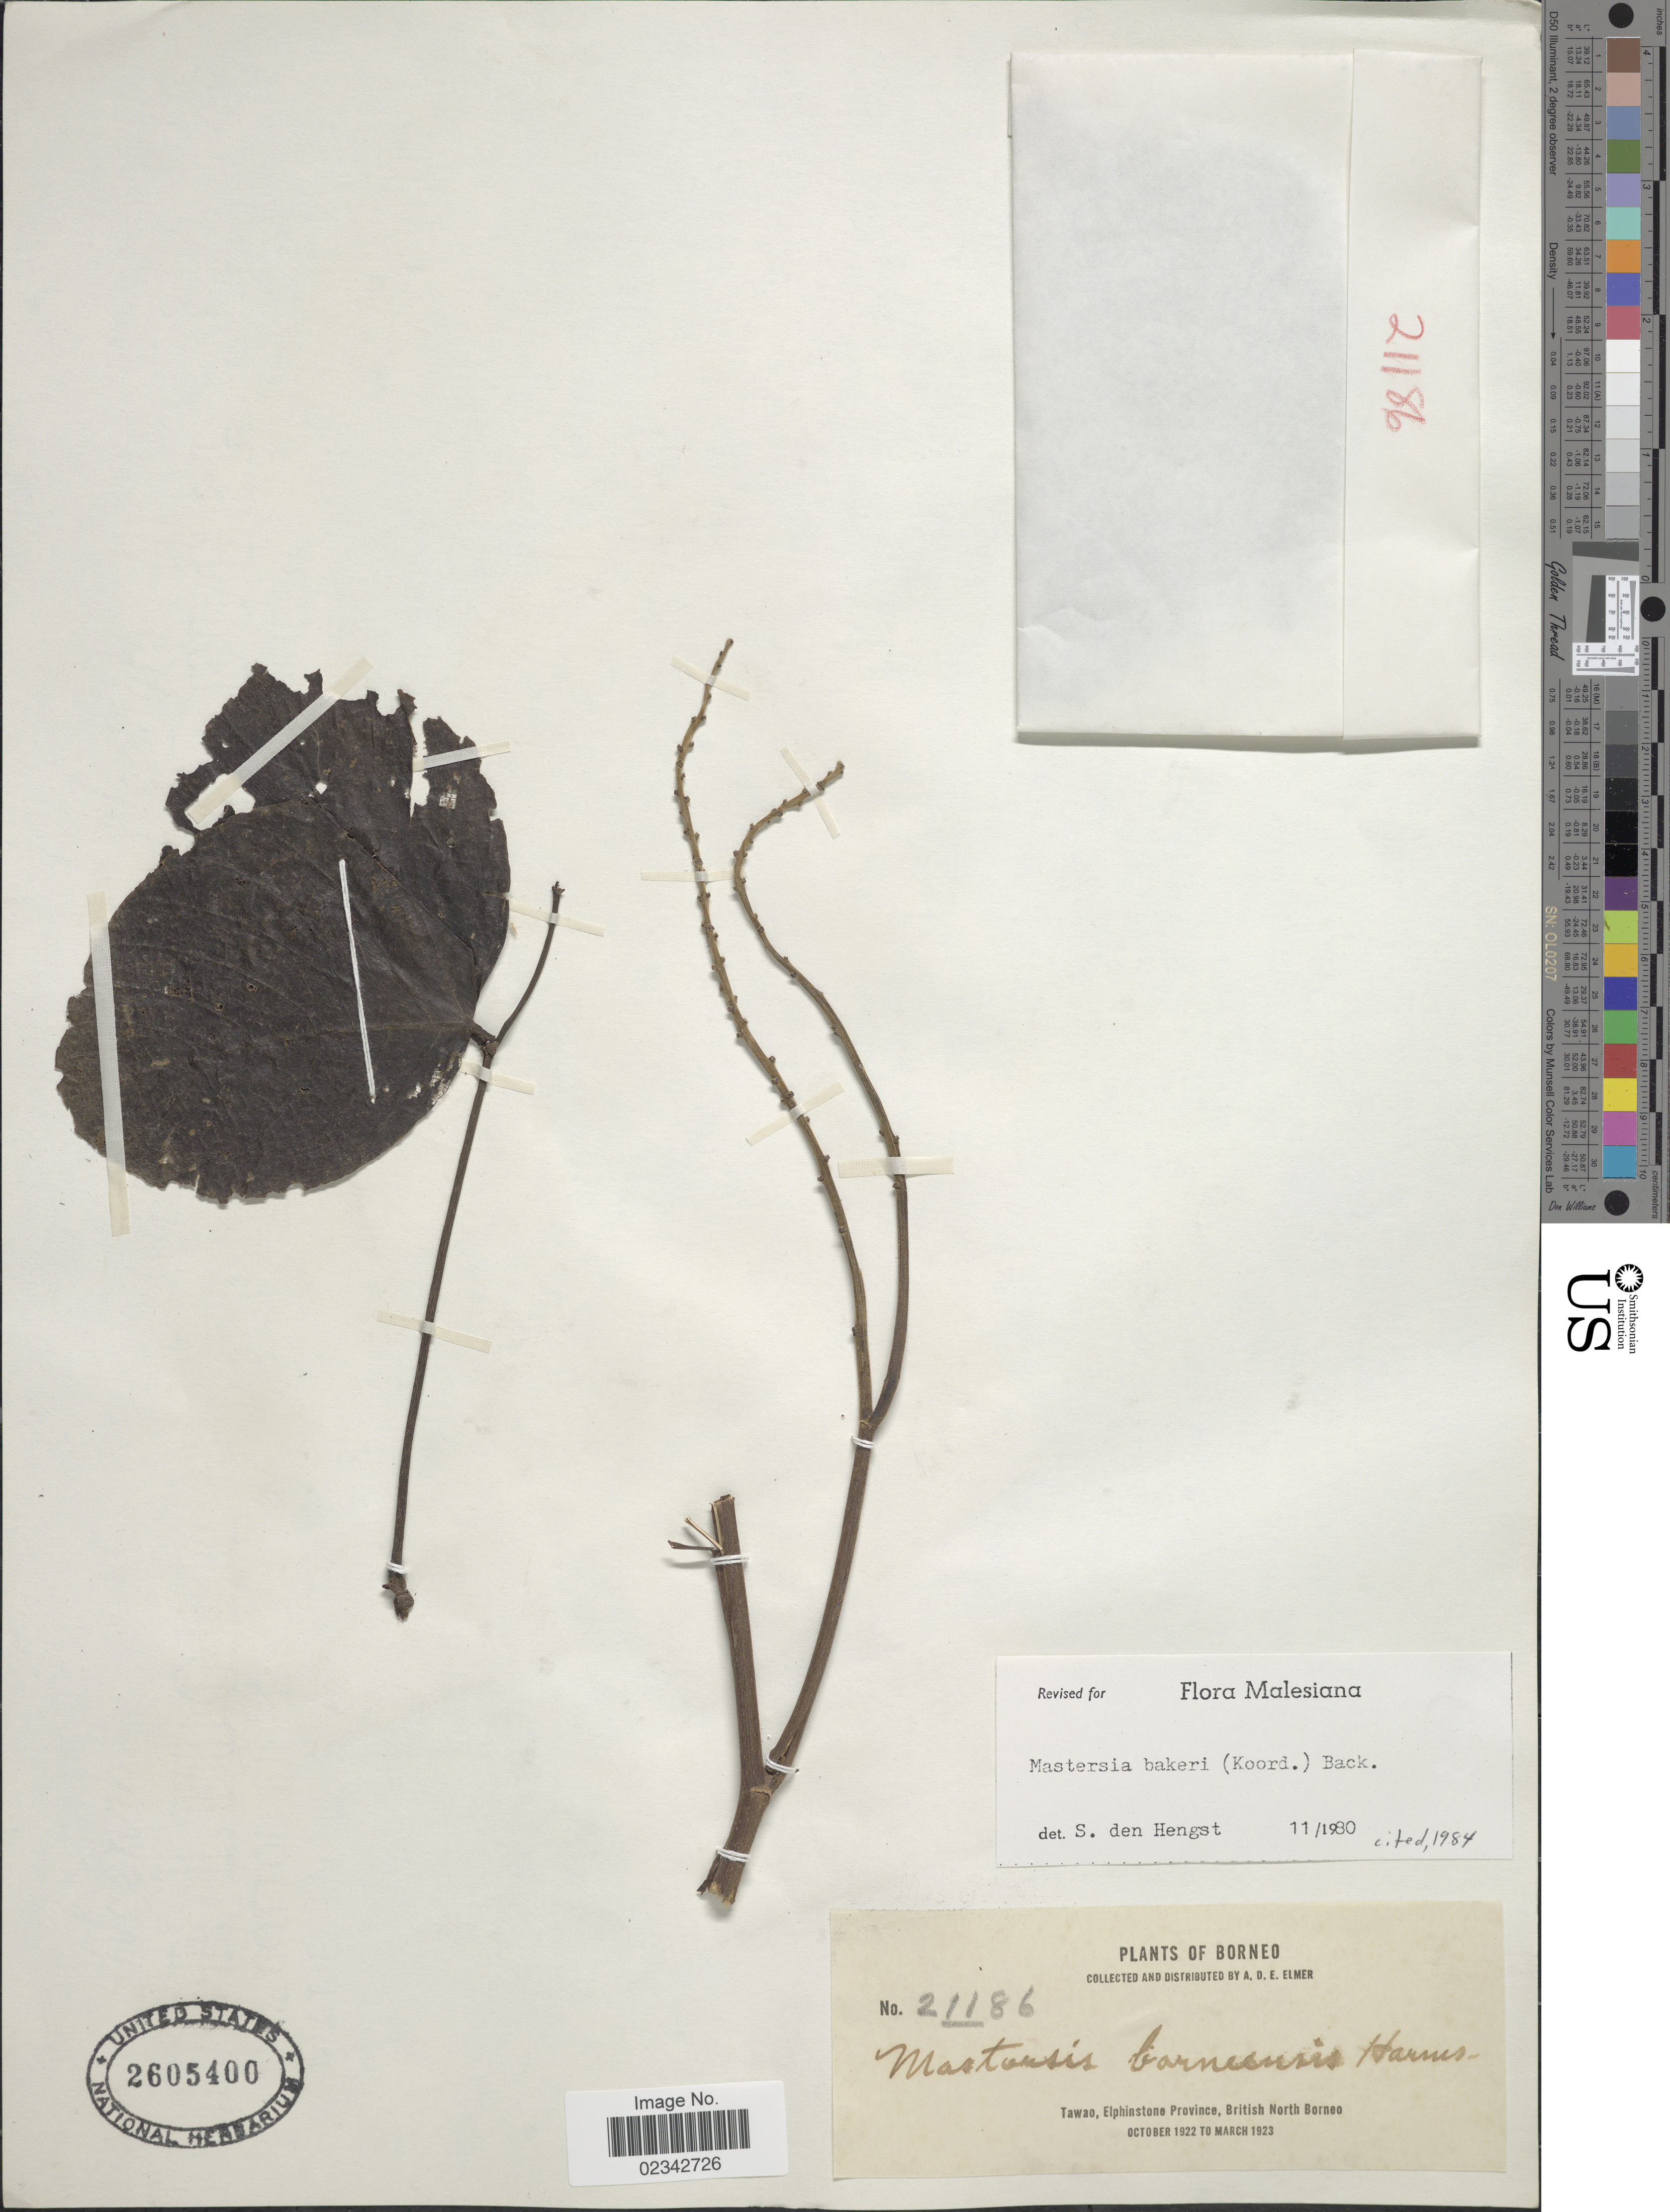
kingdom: Plantae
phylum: Tracheophyta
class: Magnoliopsida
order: Fabales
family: Fabaceae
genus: Mastersia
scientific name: Mastersia bakeri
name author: (Koord.) Backer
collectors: A. D. E. Elmer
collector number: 21186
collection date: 1922-10/1923-03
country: Malaysia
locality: Borneo, Tawao, Elpinstone Province, British North Borneo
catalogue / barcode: US 2605400